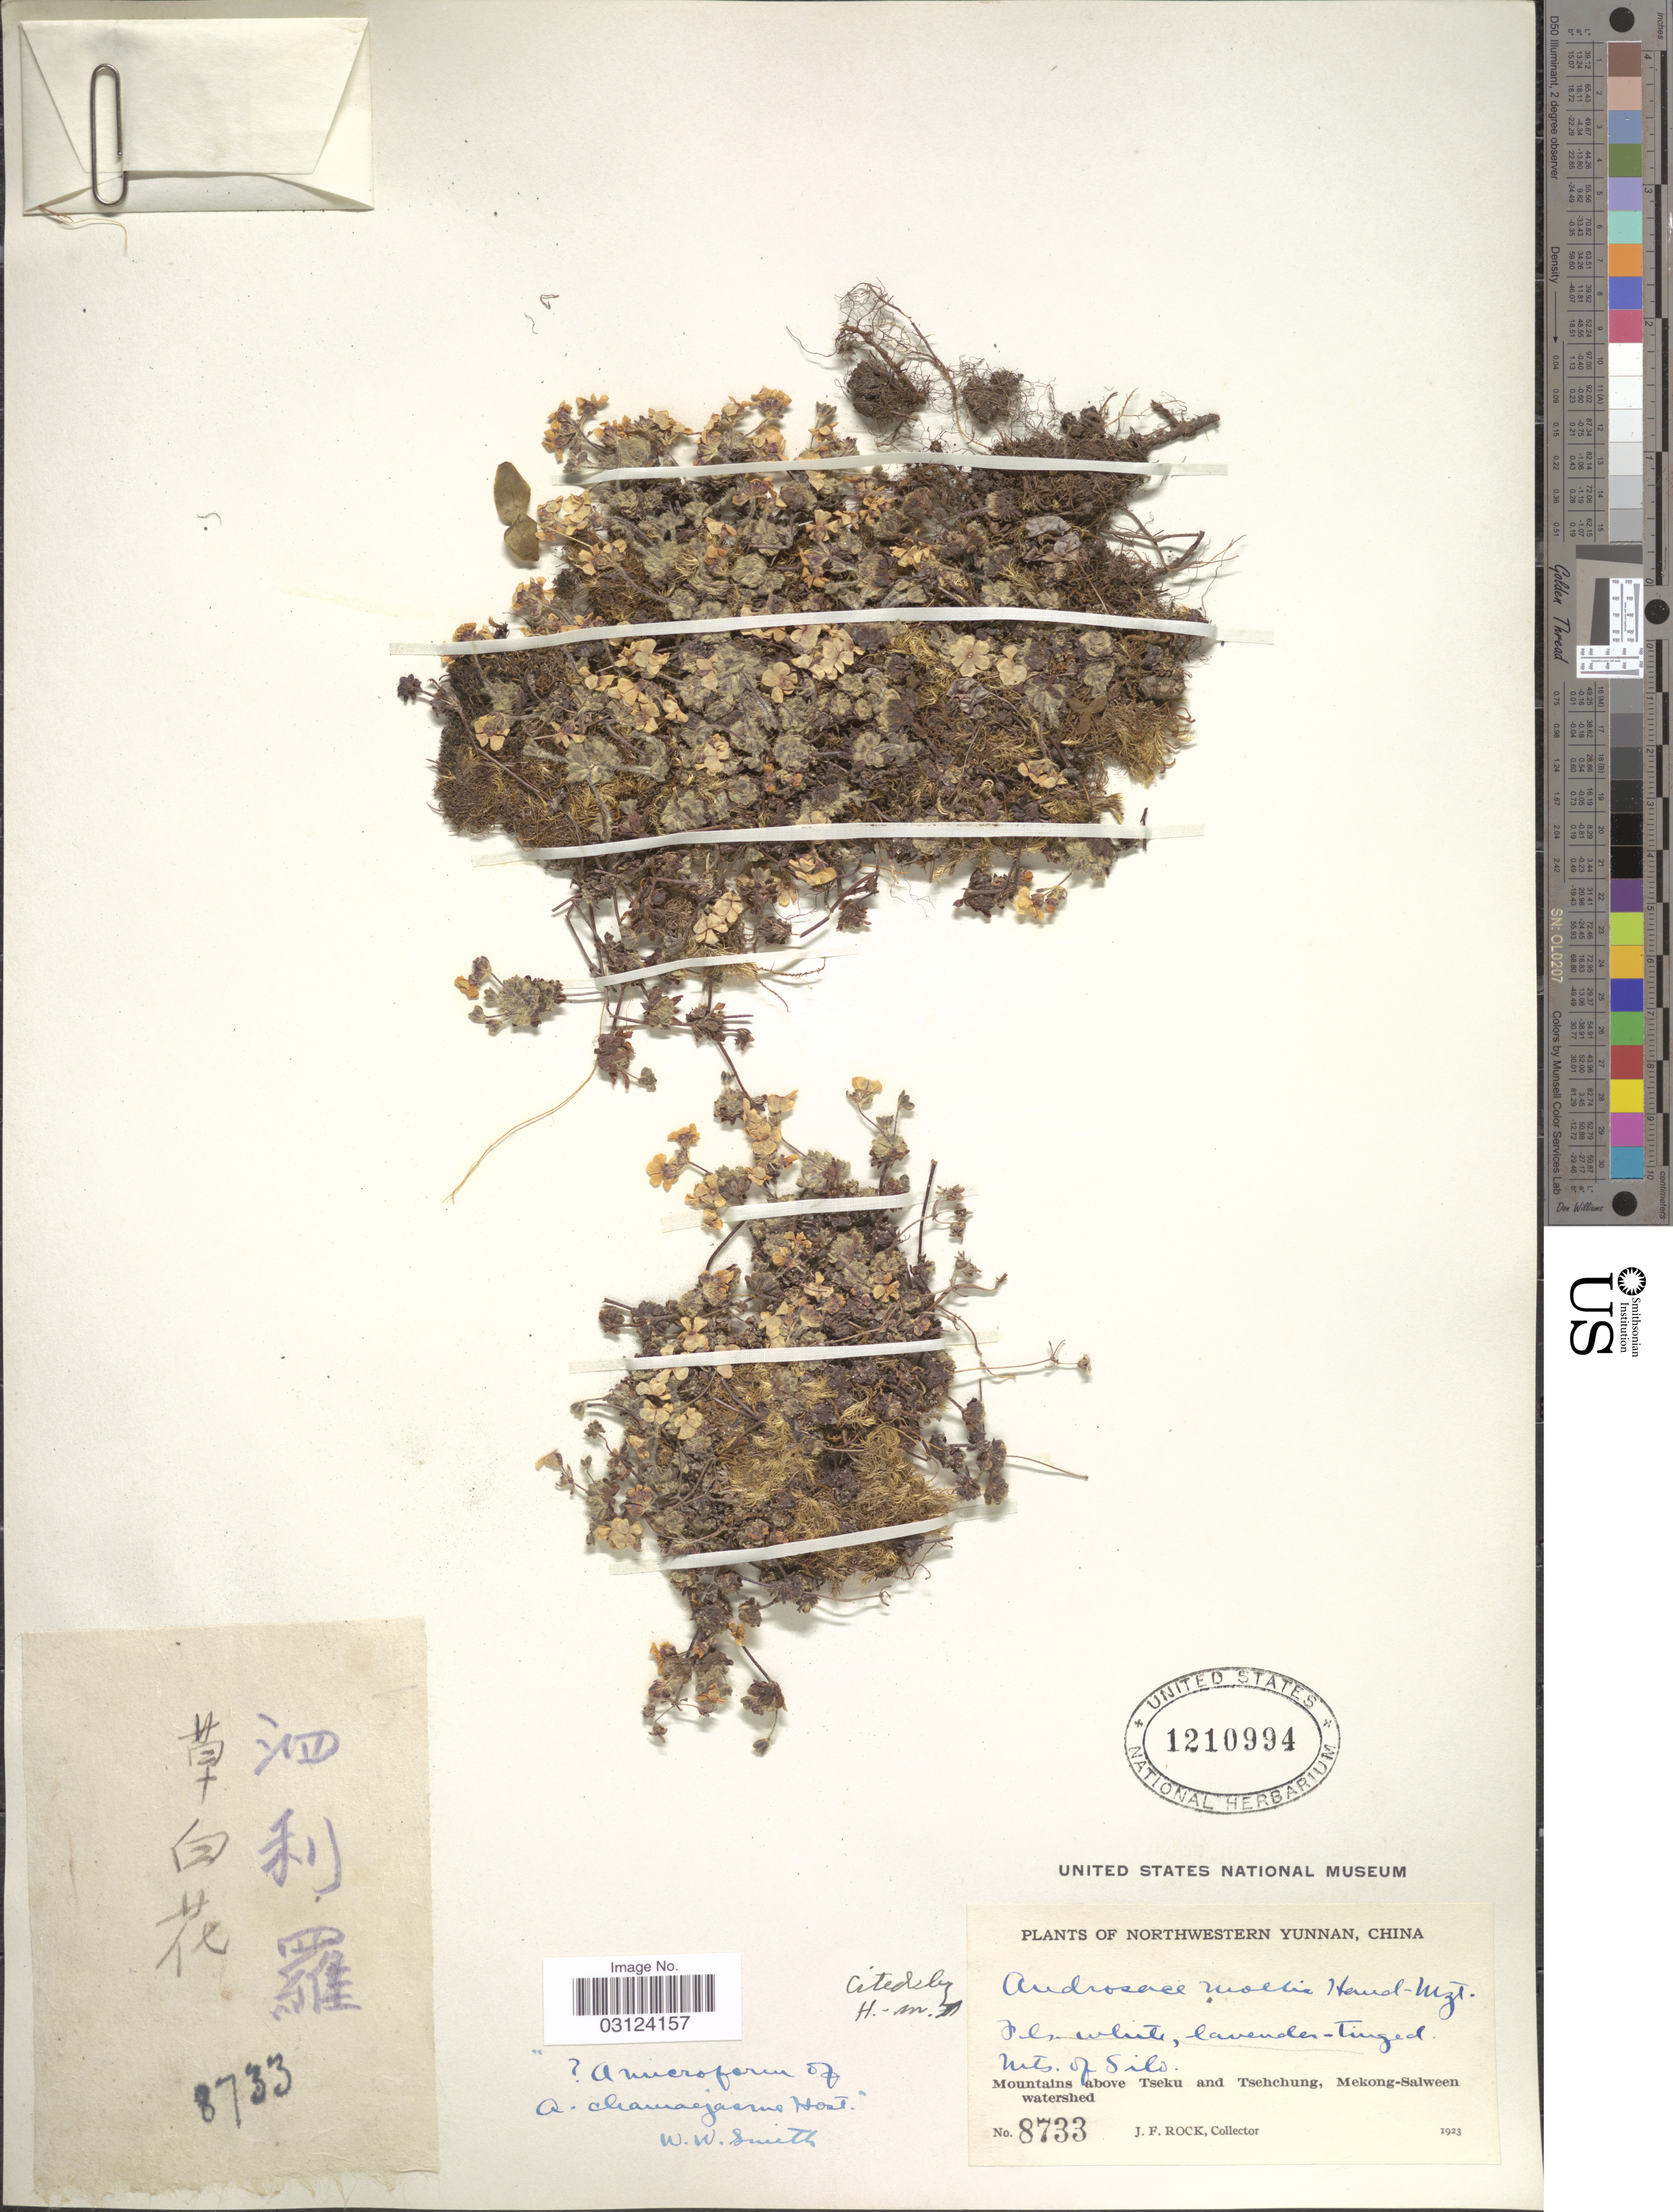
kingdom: Plantae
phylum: Tracheophyta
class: Magnoliopsida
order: Ericales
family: Primulaceae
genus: Androsace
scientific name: Androsace mollis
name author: Hand.-Mazz.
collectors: J. Rock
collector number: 8733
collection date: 1923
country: China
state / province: Yunnan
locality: Northwestern Yunnan, China, Mts. of Silo, Mountains above Tseku and Tsehchung, Mekong-Salween watershed.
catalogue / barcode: US 1210994